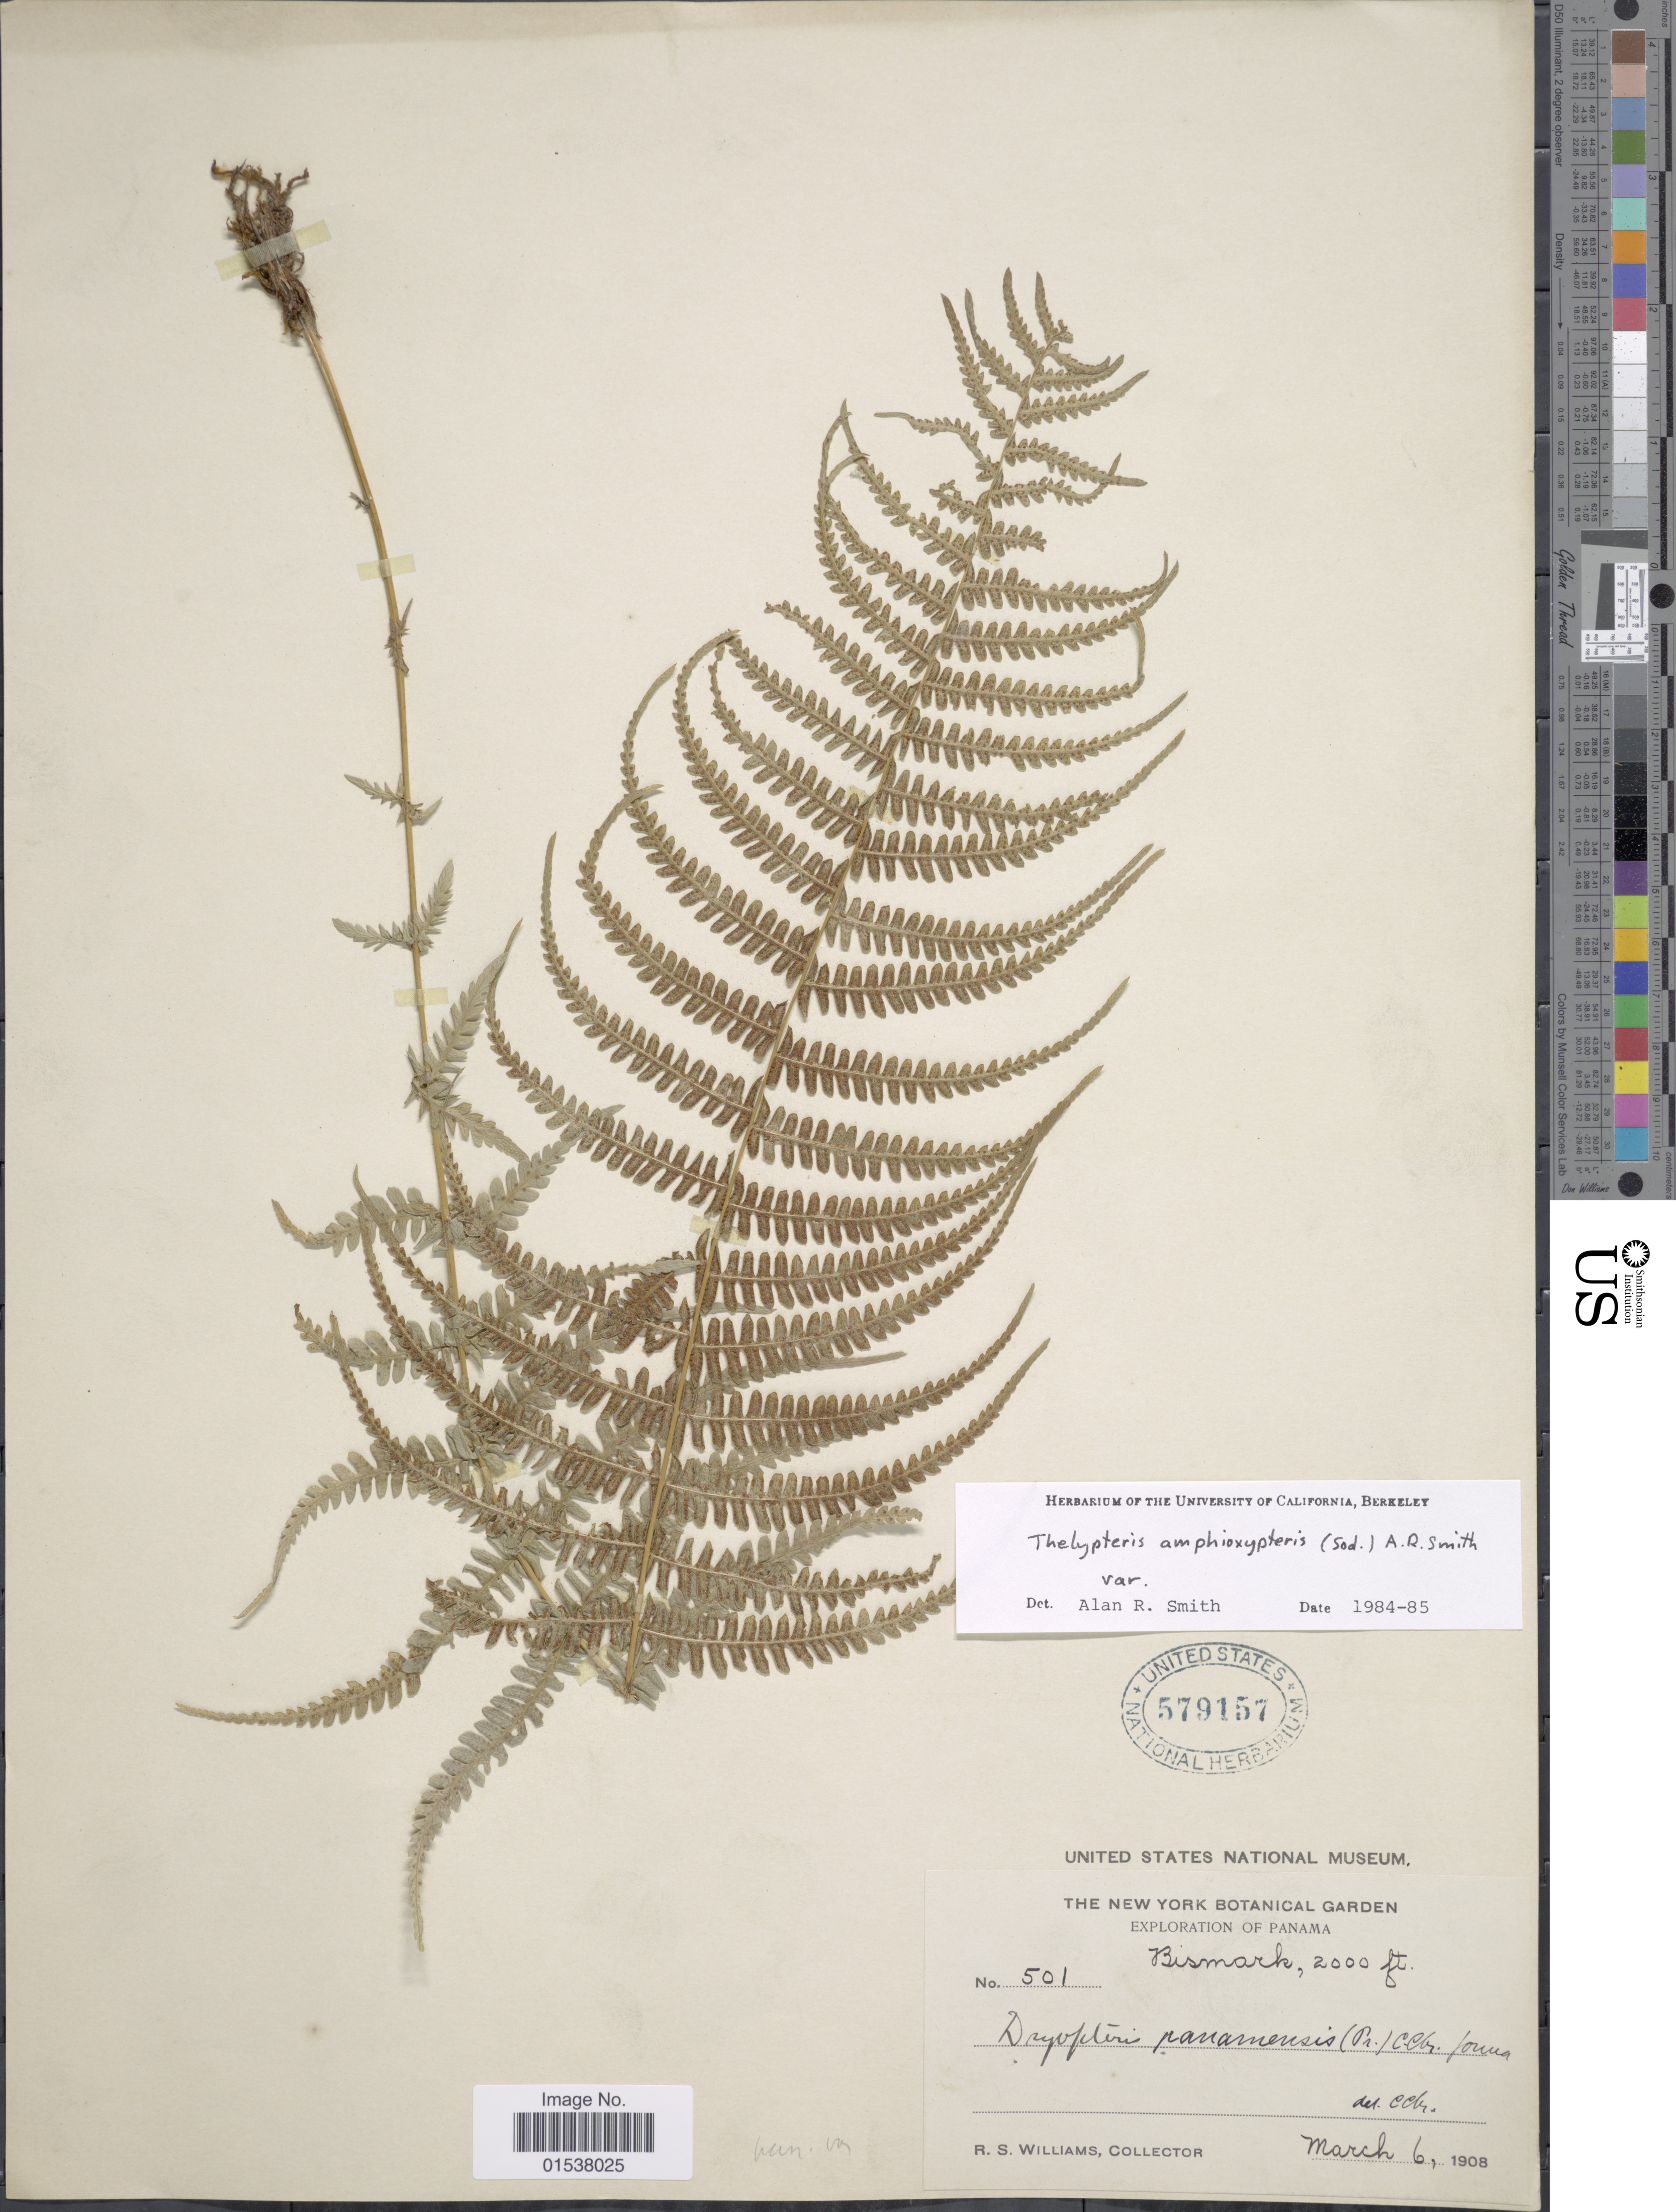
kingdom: Plantae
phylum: Tracheophyta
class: Polypodiopsida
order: Polypodiales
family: Thelypteridaceae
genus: Amauropelta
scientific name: Amauropelta amphioxypteris (Sodiro) comb. nov., ined. 2015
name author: (Sodiro)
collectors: R. S. Williams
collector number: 501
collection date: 1908-03-06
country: Panama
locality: Bismark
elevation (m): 610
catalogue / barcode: US 579157